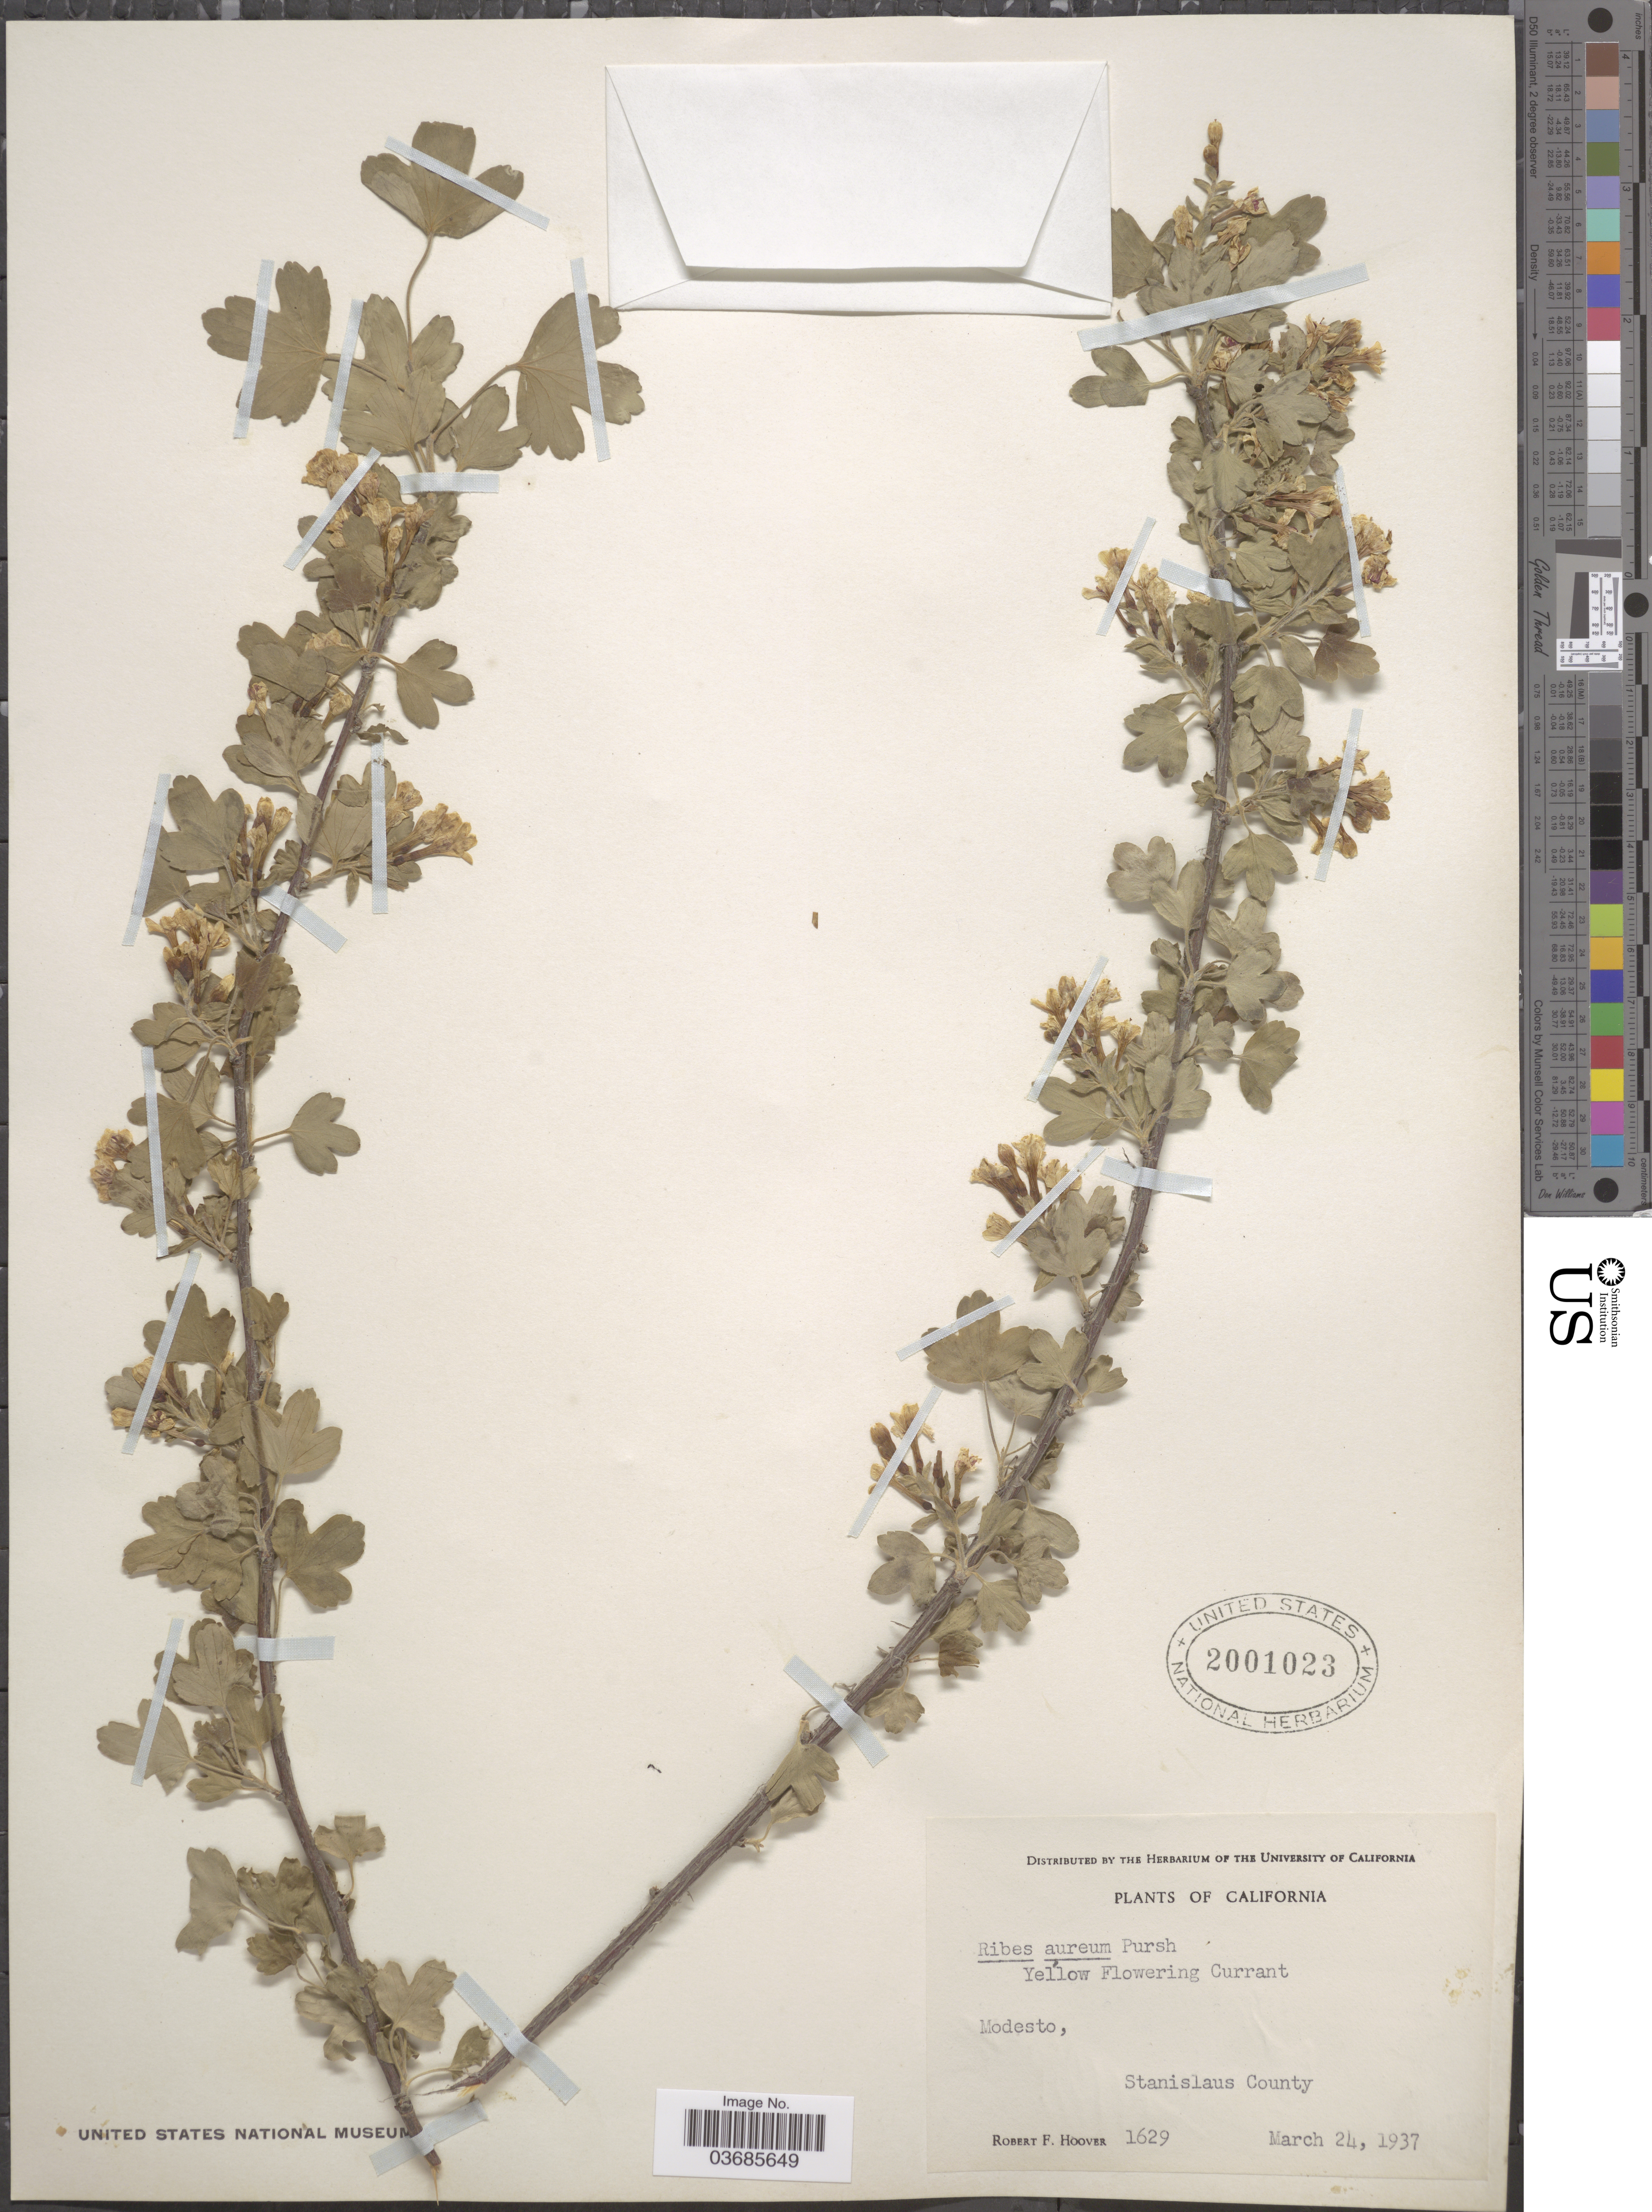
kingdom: Plantae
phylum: Tracheophyta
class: Magnoliopsida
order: Saxifragales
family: Grossulariaceae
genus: Ribes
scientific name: Ribes aureum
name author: Pursh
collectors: R. F. Hoover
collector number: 1629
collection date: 1937-03-24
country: United States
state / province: California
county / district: Stanislaus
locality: Modesto, Stanislaus County.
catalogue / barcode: US 2001023